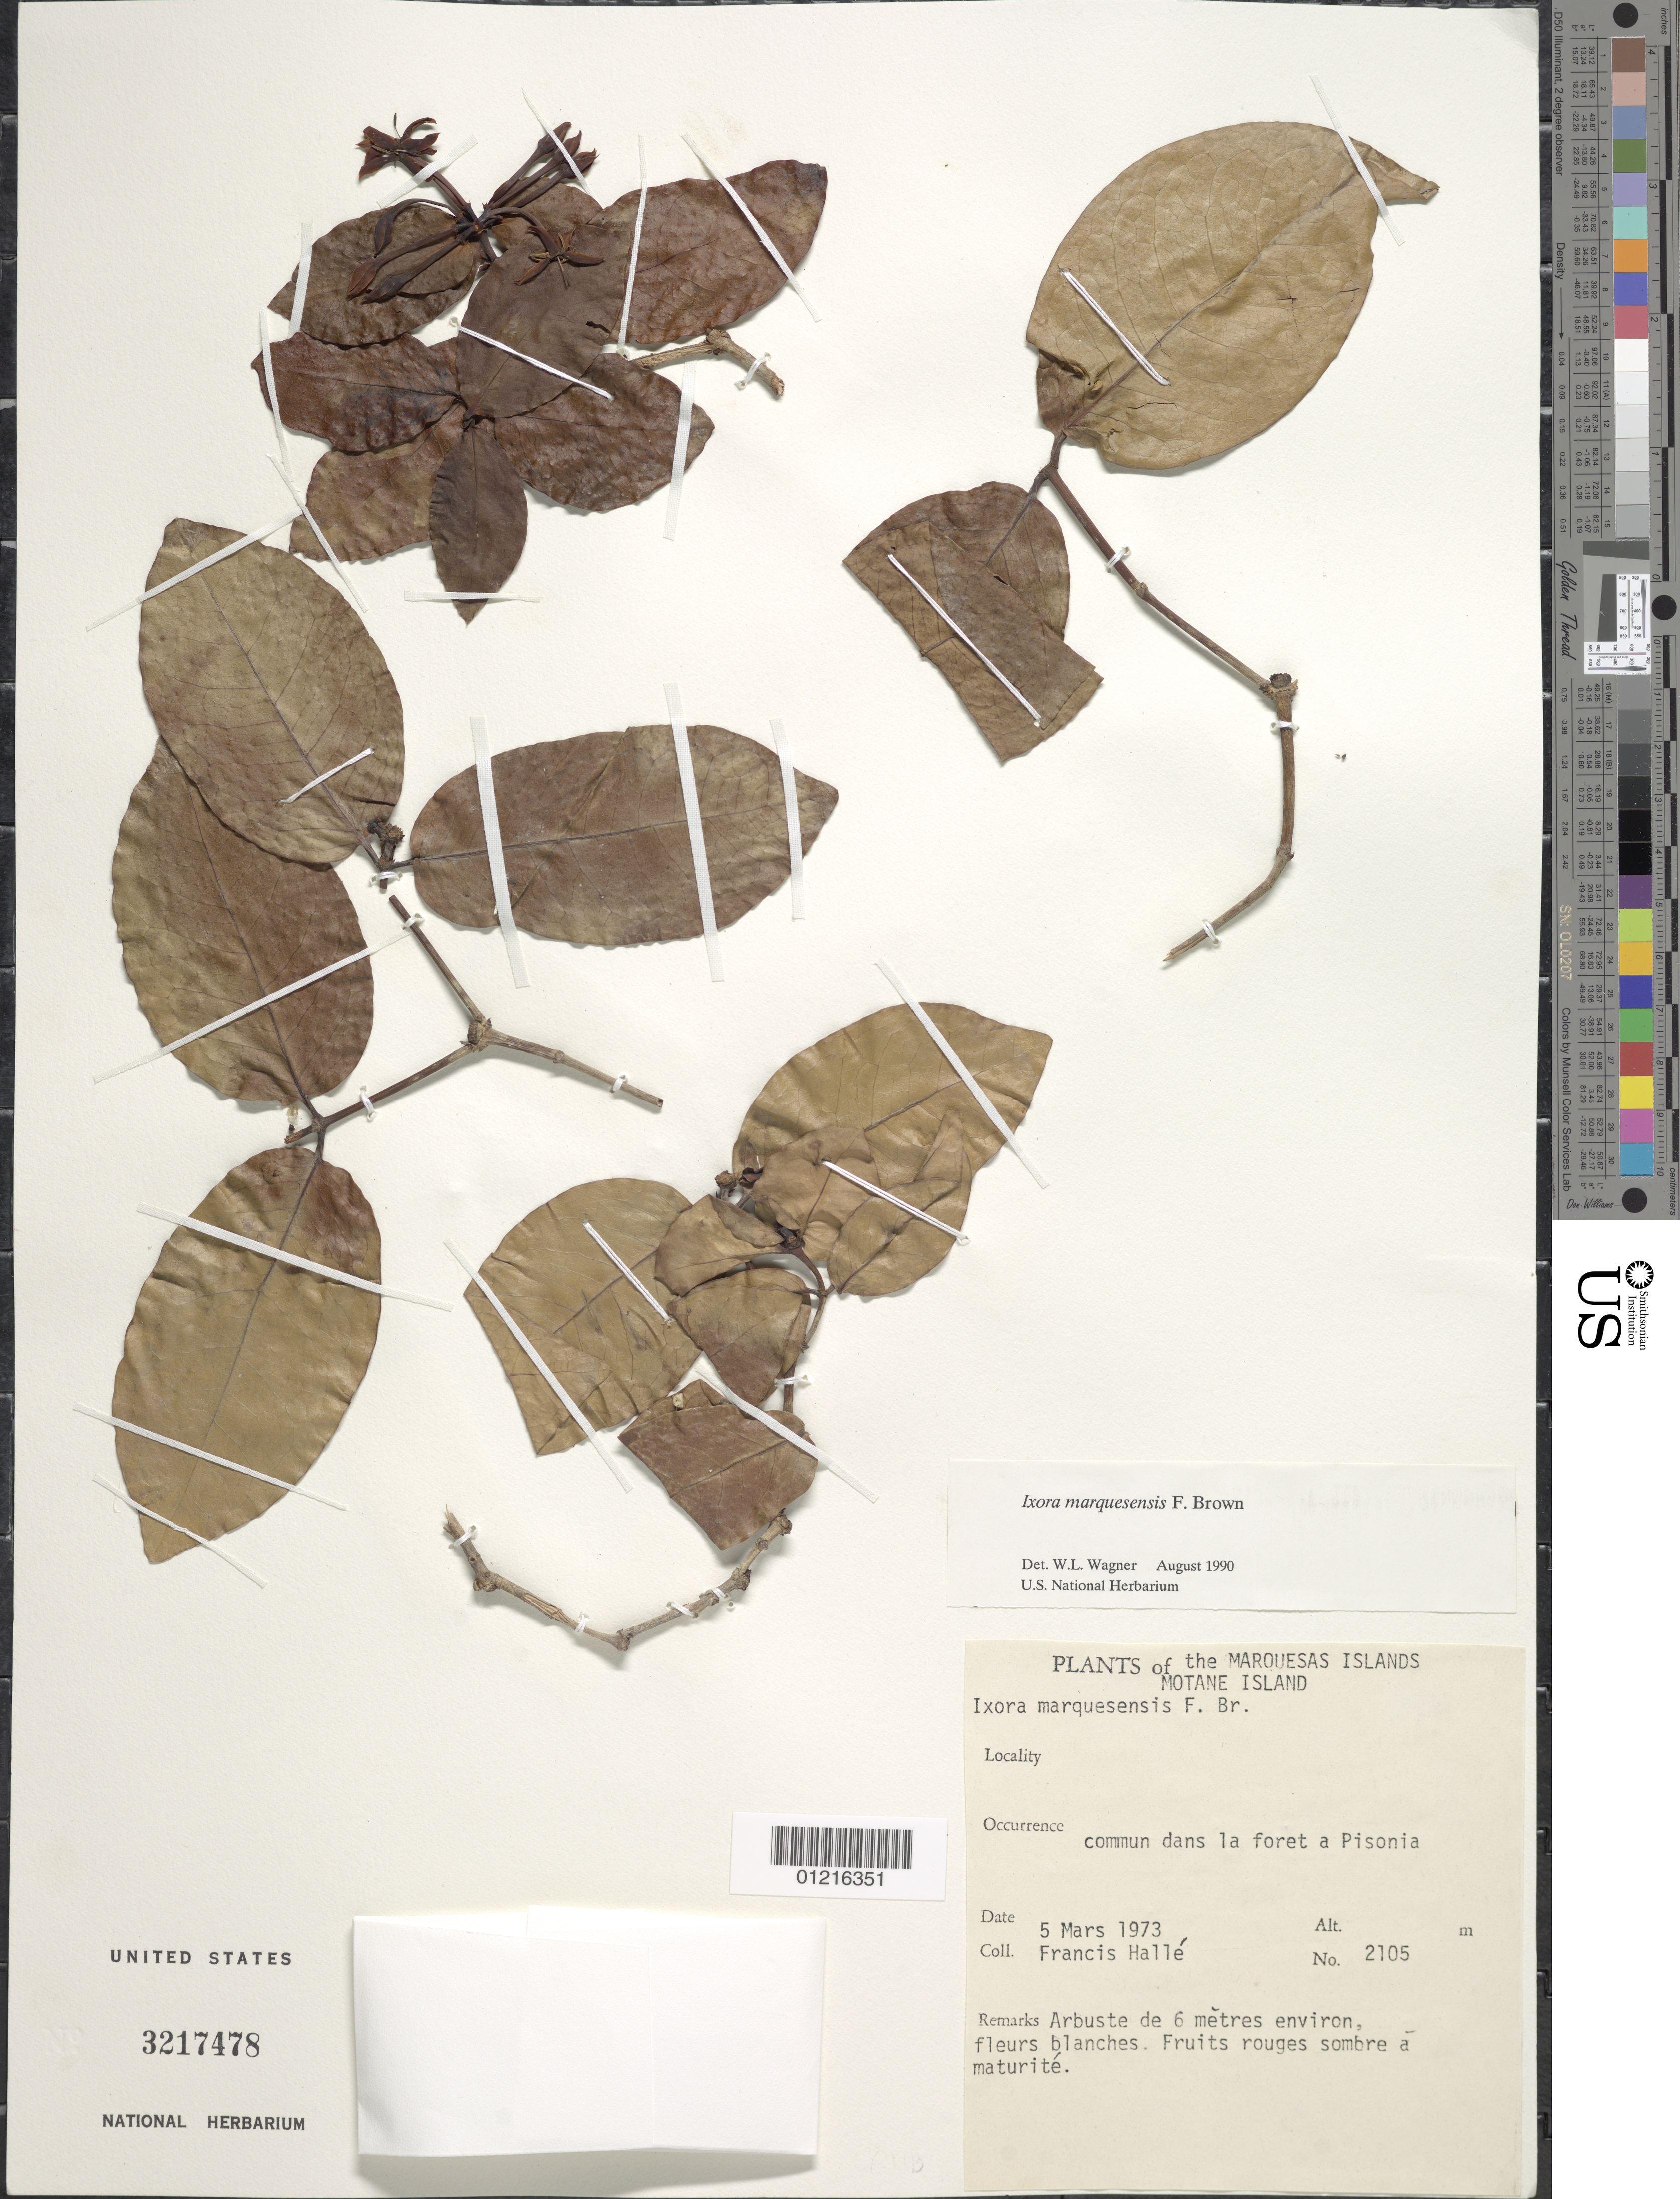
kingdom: Plantae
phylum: Tracheophyta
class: Magnoliopsida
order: Gentianales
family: Rubiaceae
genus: Ixora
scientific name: Ixora marquesensis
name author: F. Br.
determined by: Wagner, W. L., (BOT), Smithsonian Institution - National Museum of Natural History (UNITED STATES)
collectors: F. Hallé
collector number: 2105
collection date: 1973-03-05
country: French Polynesia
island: Mohotani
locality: s.l.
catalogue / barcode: US 3217478